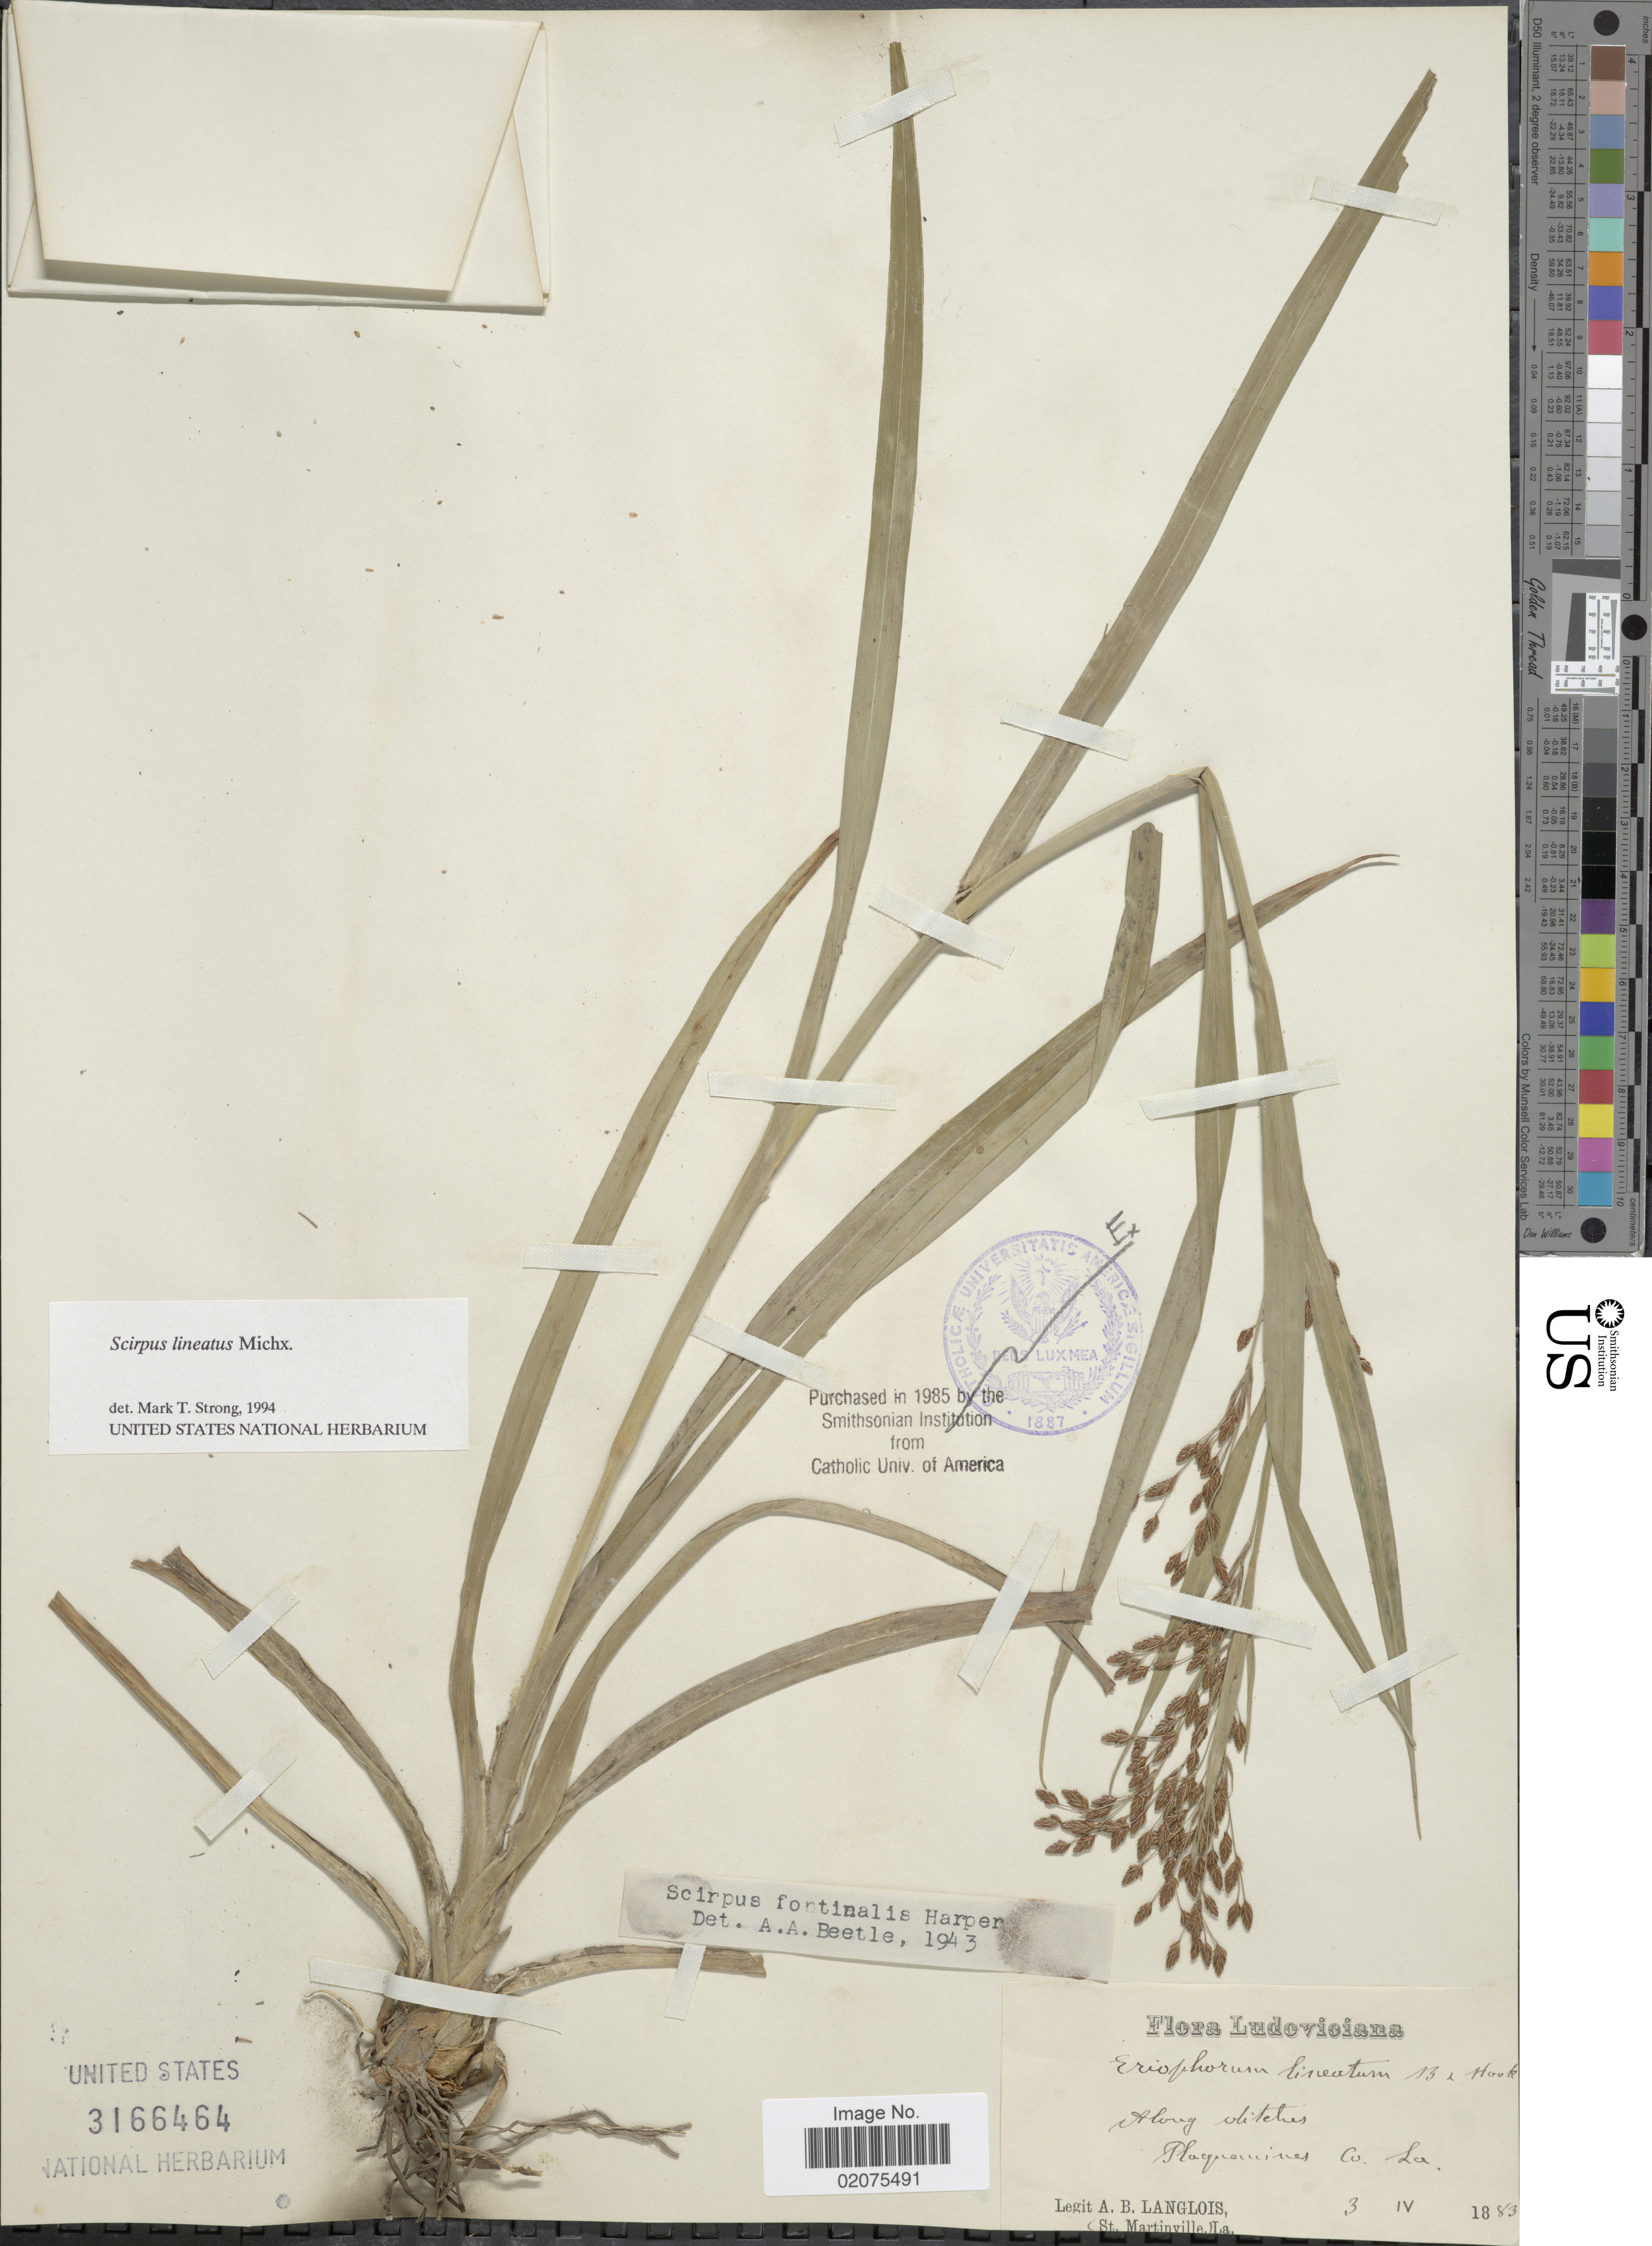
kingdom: Plantae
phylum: Tracheophyta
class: Liliopsida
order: Poales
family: Cyperaceae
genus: Scirpus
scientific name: Scirpus lineatus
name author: Michx.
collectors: A. Langlois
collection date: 1883-04-03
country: United States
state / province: Louisiana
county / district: Plaquemines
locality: Along ditches, Plaquemines Co, La.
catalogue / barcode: US 3166464